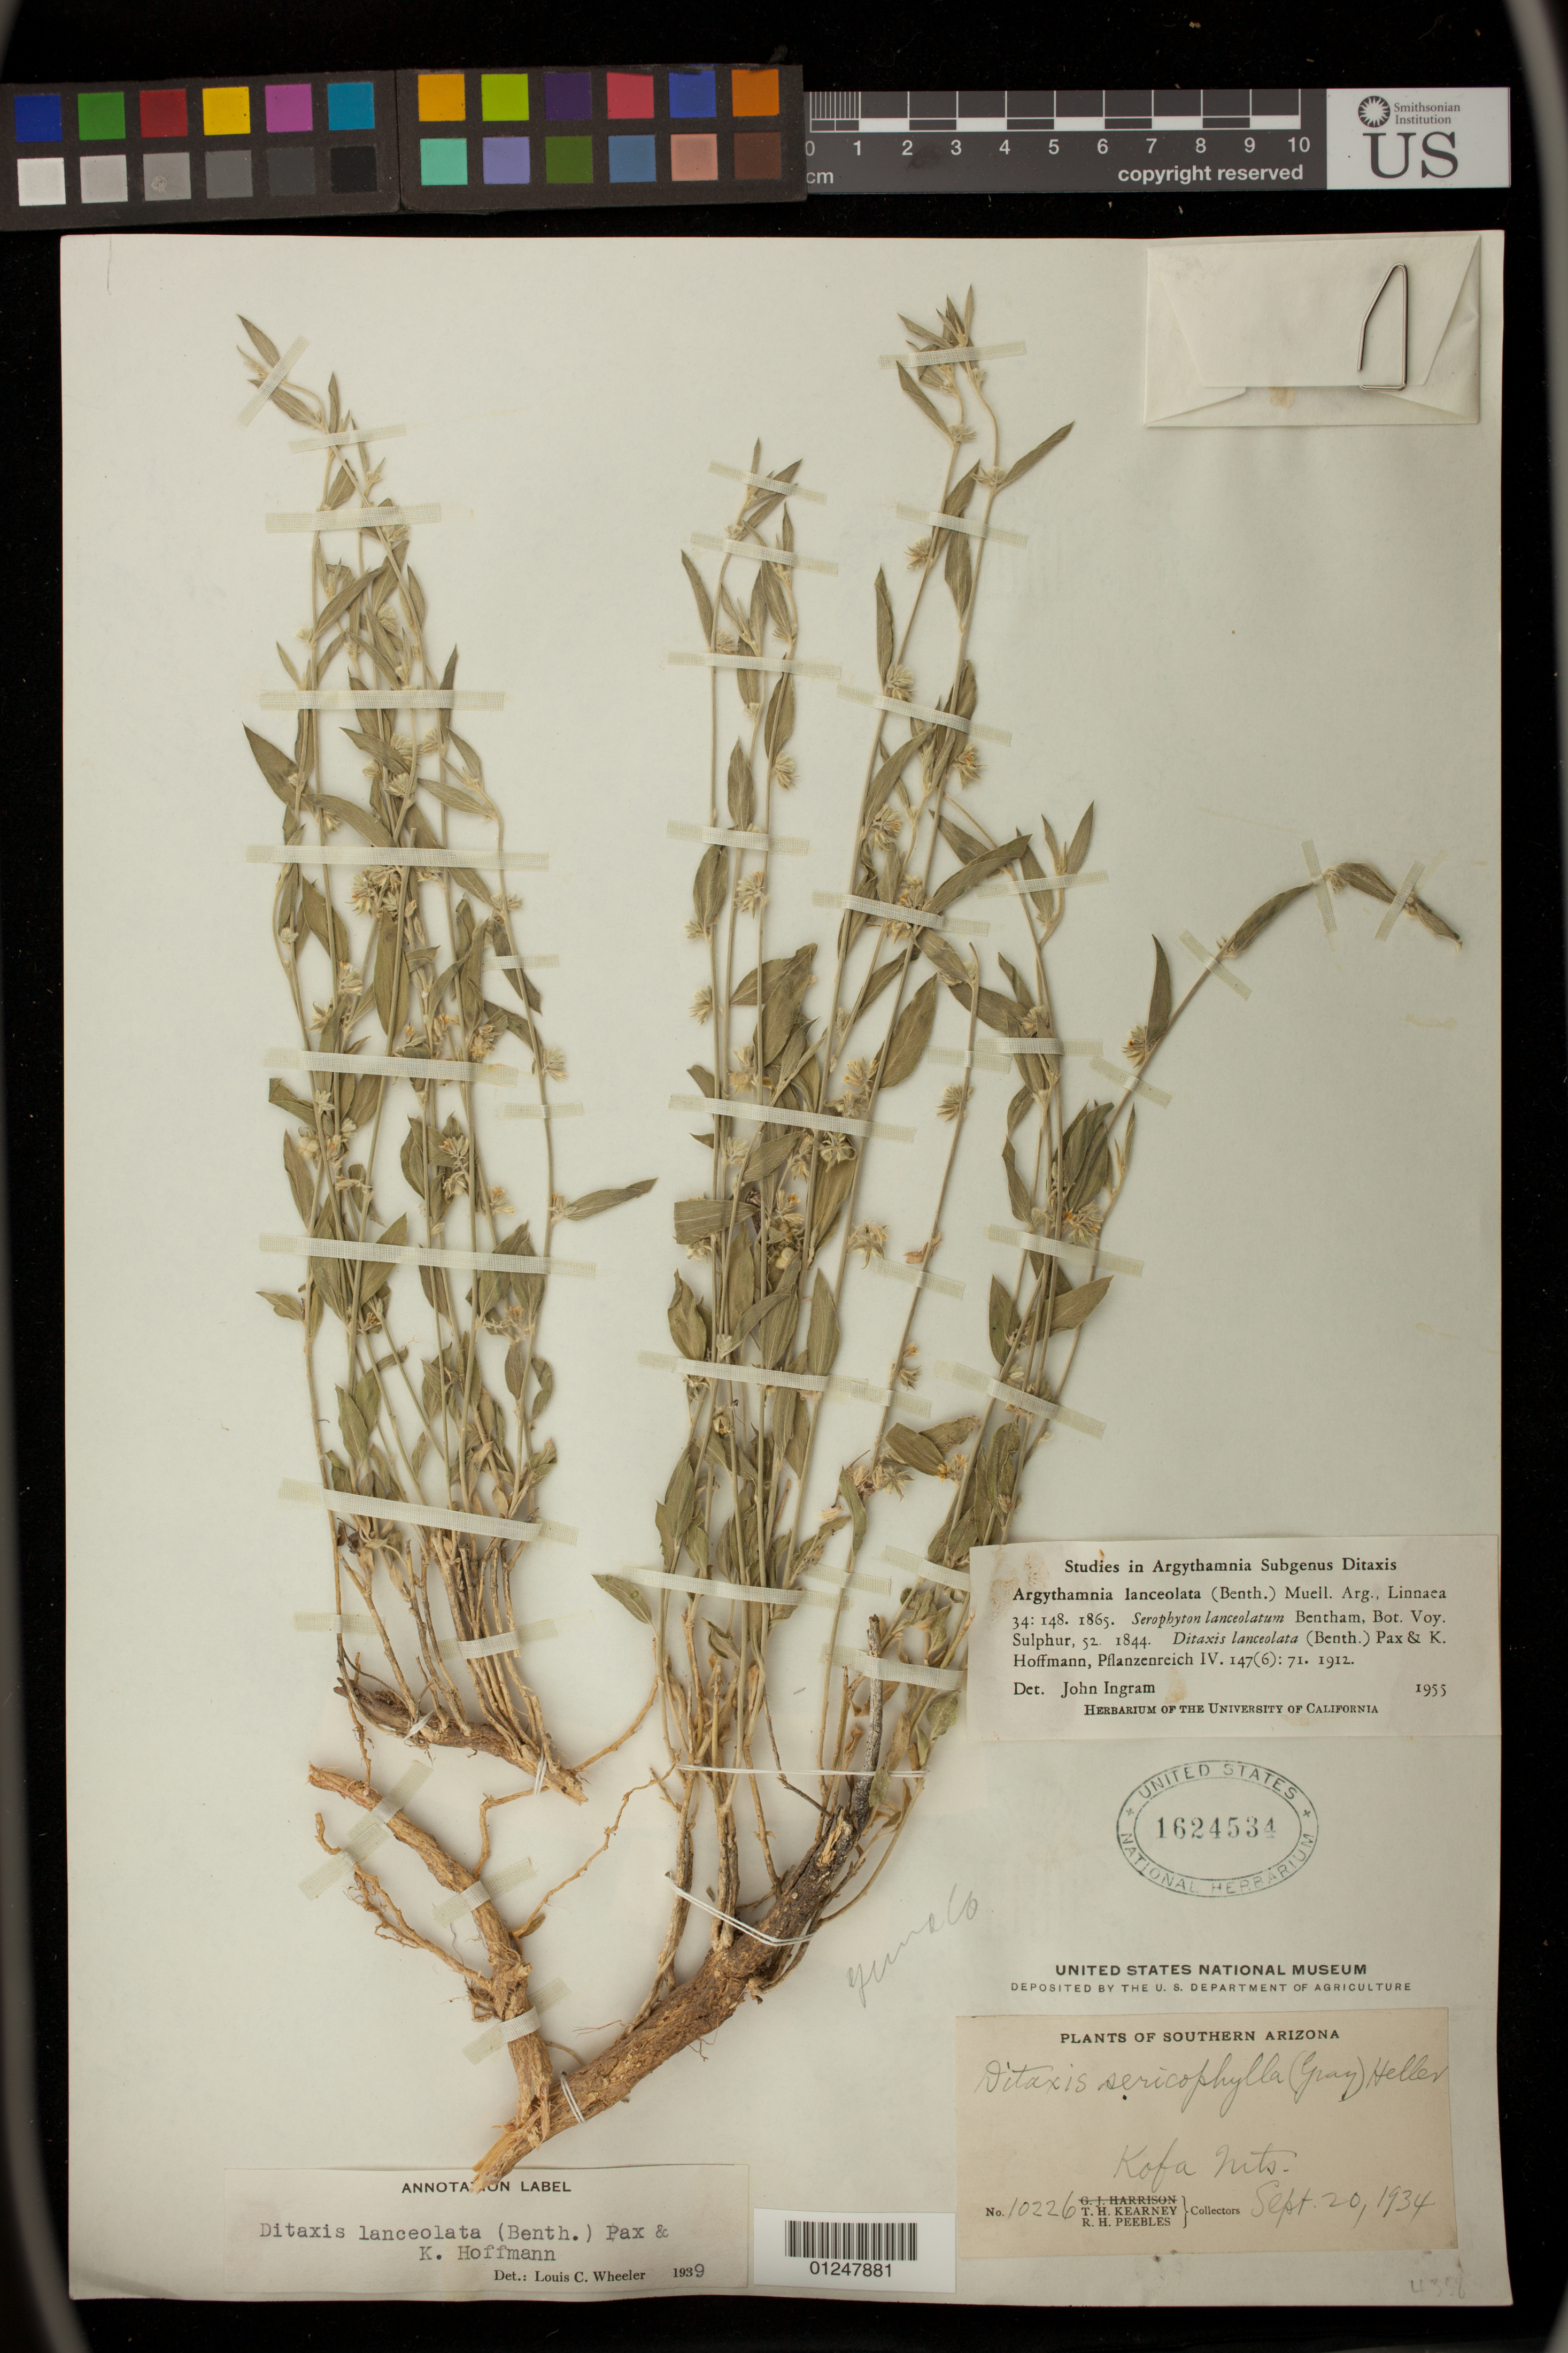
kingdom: Plantae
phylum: Tracheophyta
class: Magnoliopsida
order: Malpighiales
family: Euphorbiaceae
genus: Argythamnia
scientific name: Argythamnia lanceolata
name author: (Benth.) Müll. Arg.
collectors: T. H. Kearney & R. H. Peebles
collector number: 10226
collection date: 1934-09-20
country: United States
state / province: Arizona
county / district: Yuma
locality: Kofa Mts.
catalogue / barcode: US 1624534